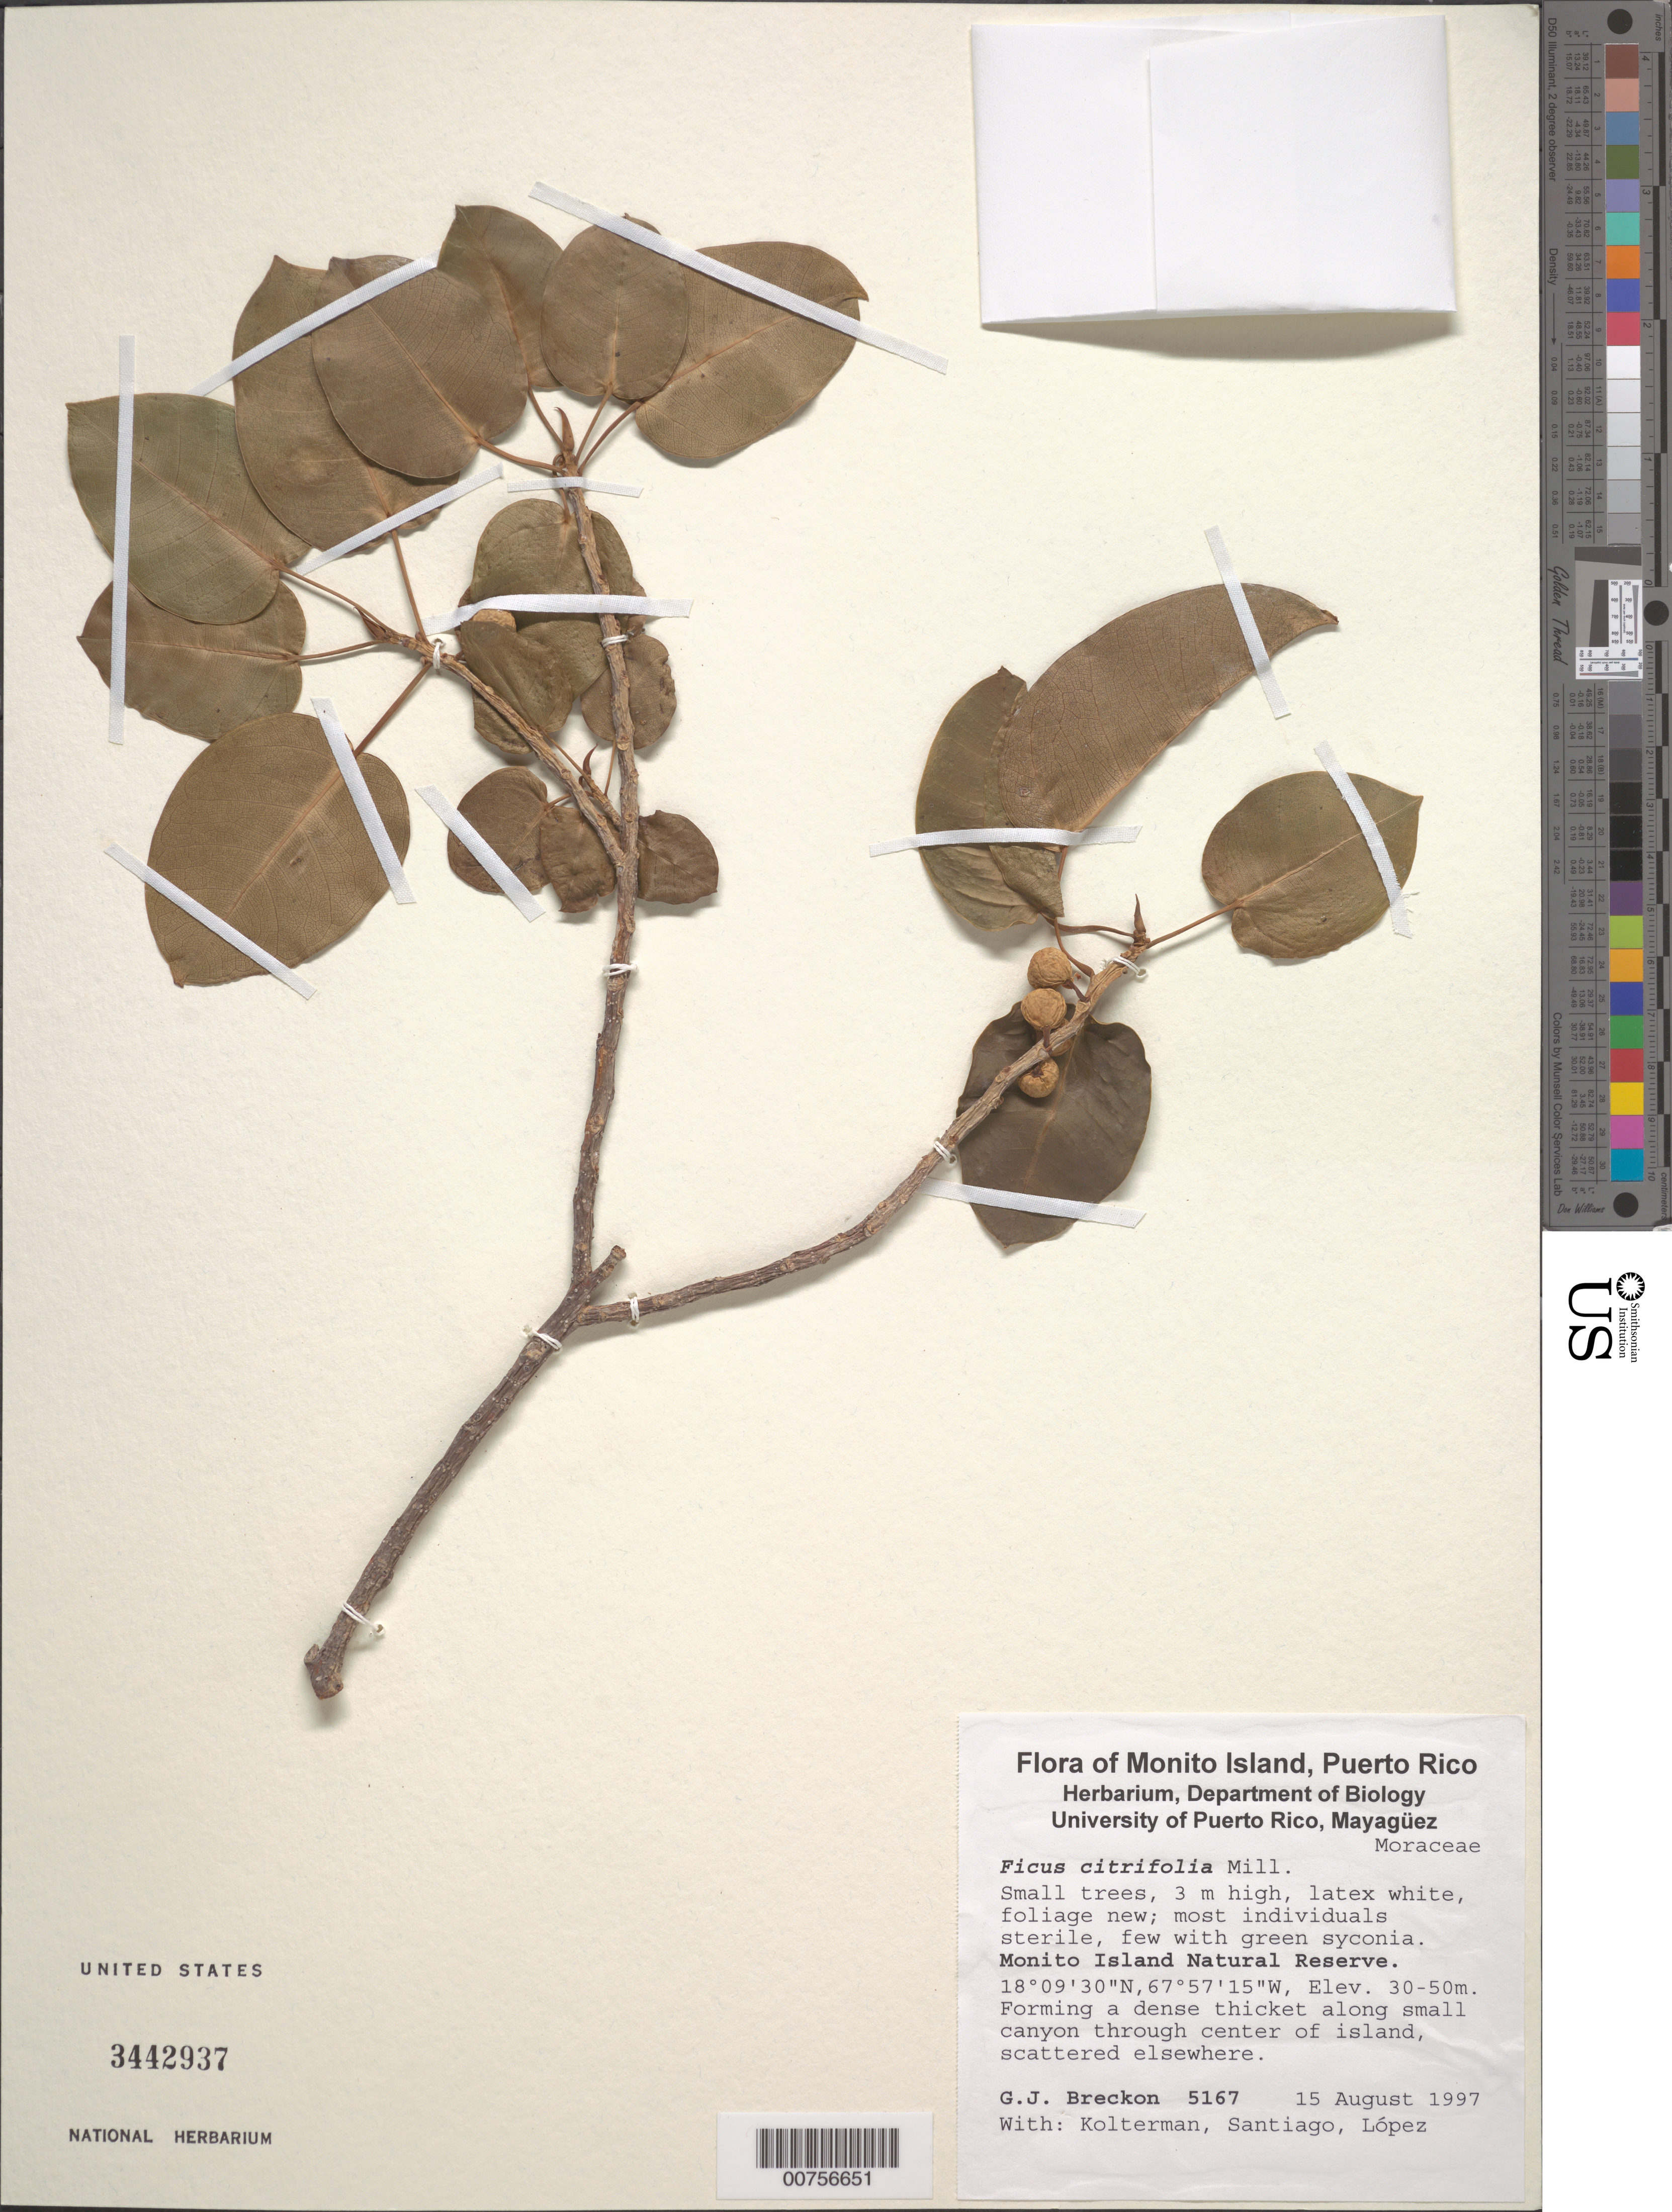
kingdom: Plantae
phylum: Tracheophyta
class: Magnoliopsida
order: Rosales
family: Moraceae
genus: Ficus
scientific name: Ficus citrifolia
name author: Mill.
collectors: G. J. Breckon, -. Kolterman, -. Santiago & -. Lopez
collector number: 5167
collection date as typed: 15 Aug 1997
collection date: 1997-08-15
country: Puerto Rico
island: Monito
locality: Monito Island Natural Reserve.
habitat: Forming a dense thicket along small canyon through center of island, scattered elsewhere.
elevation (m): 30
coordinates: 18.15833333, -67.95416667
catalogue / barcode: US 3442937